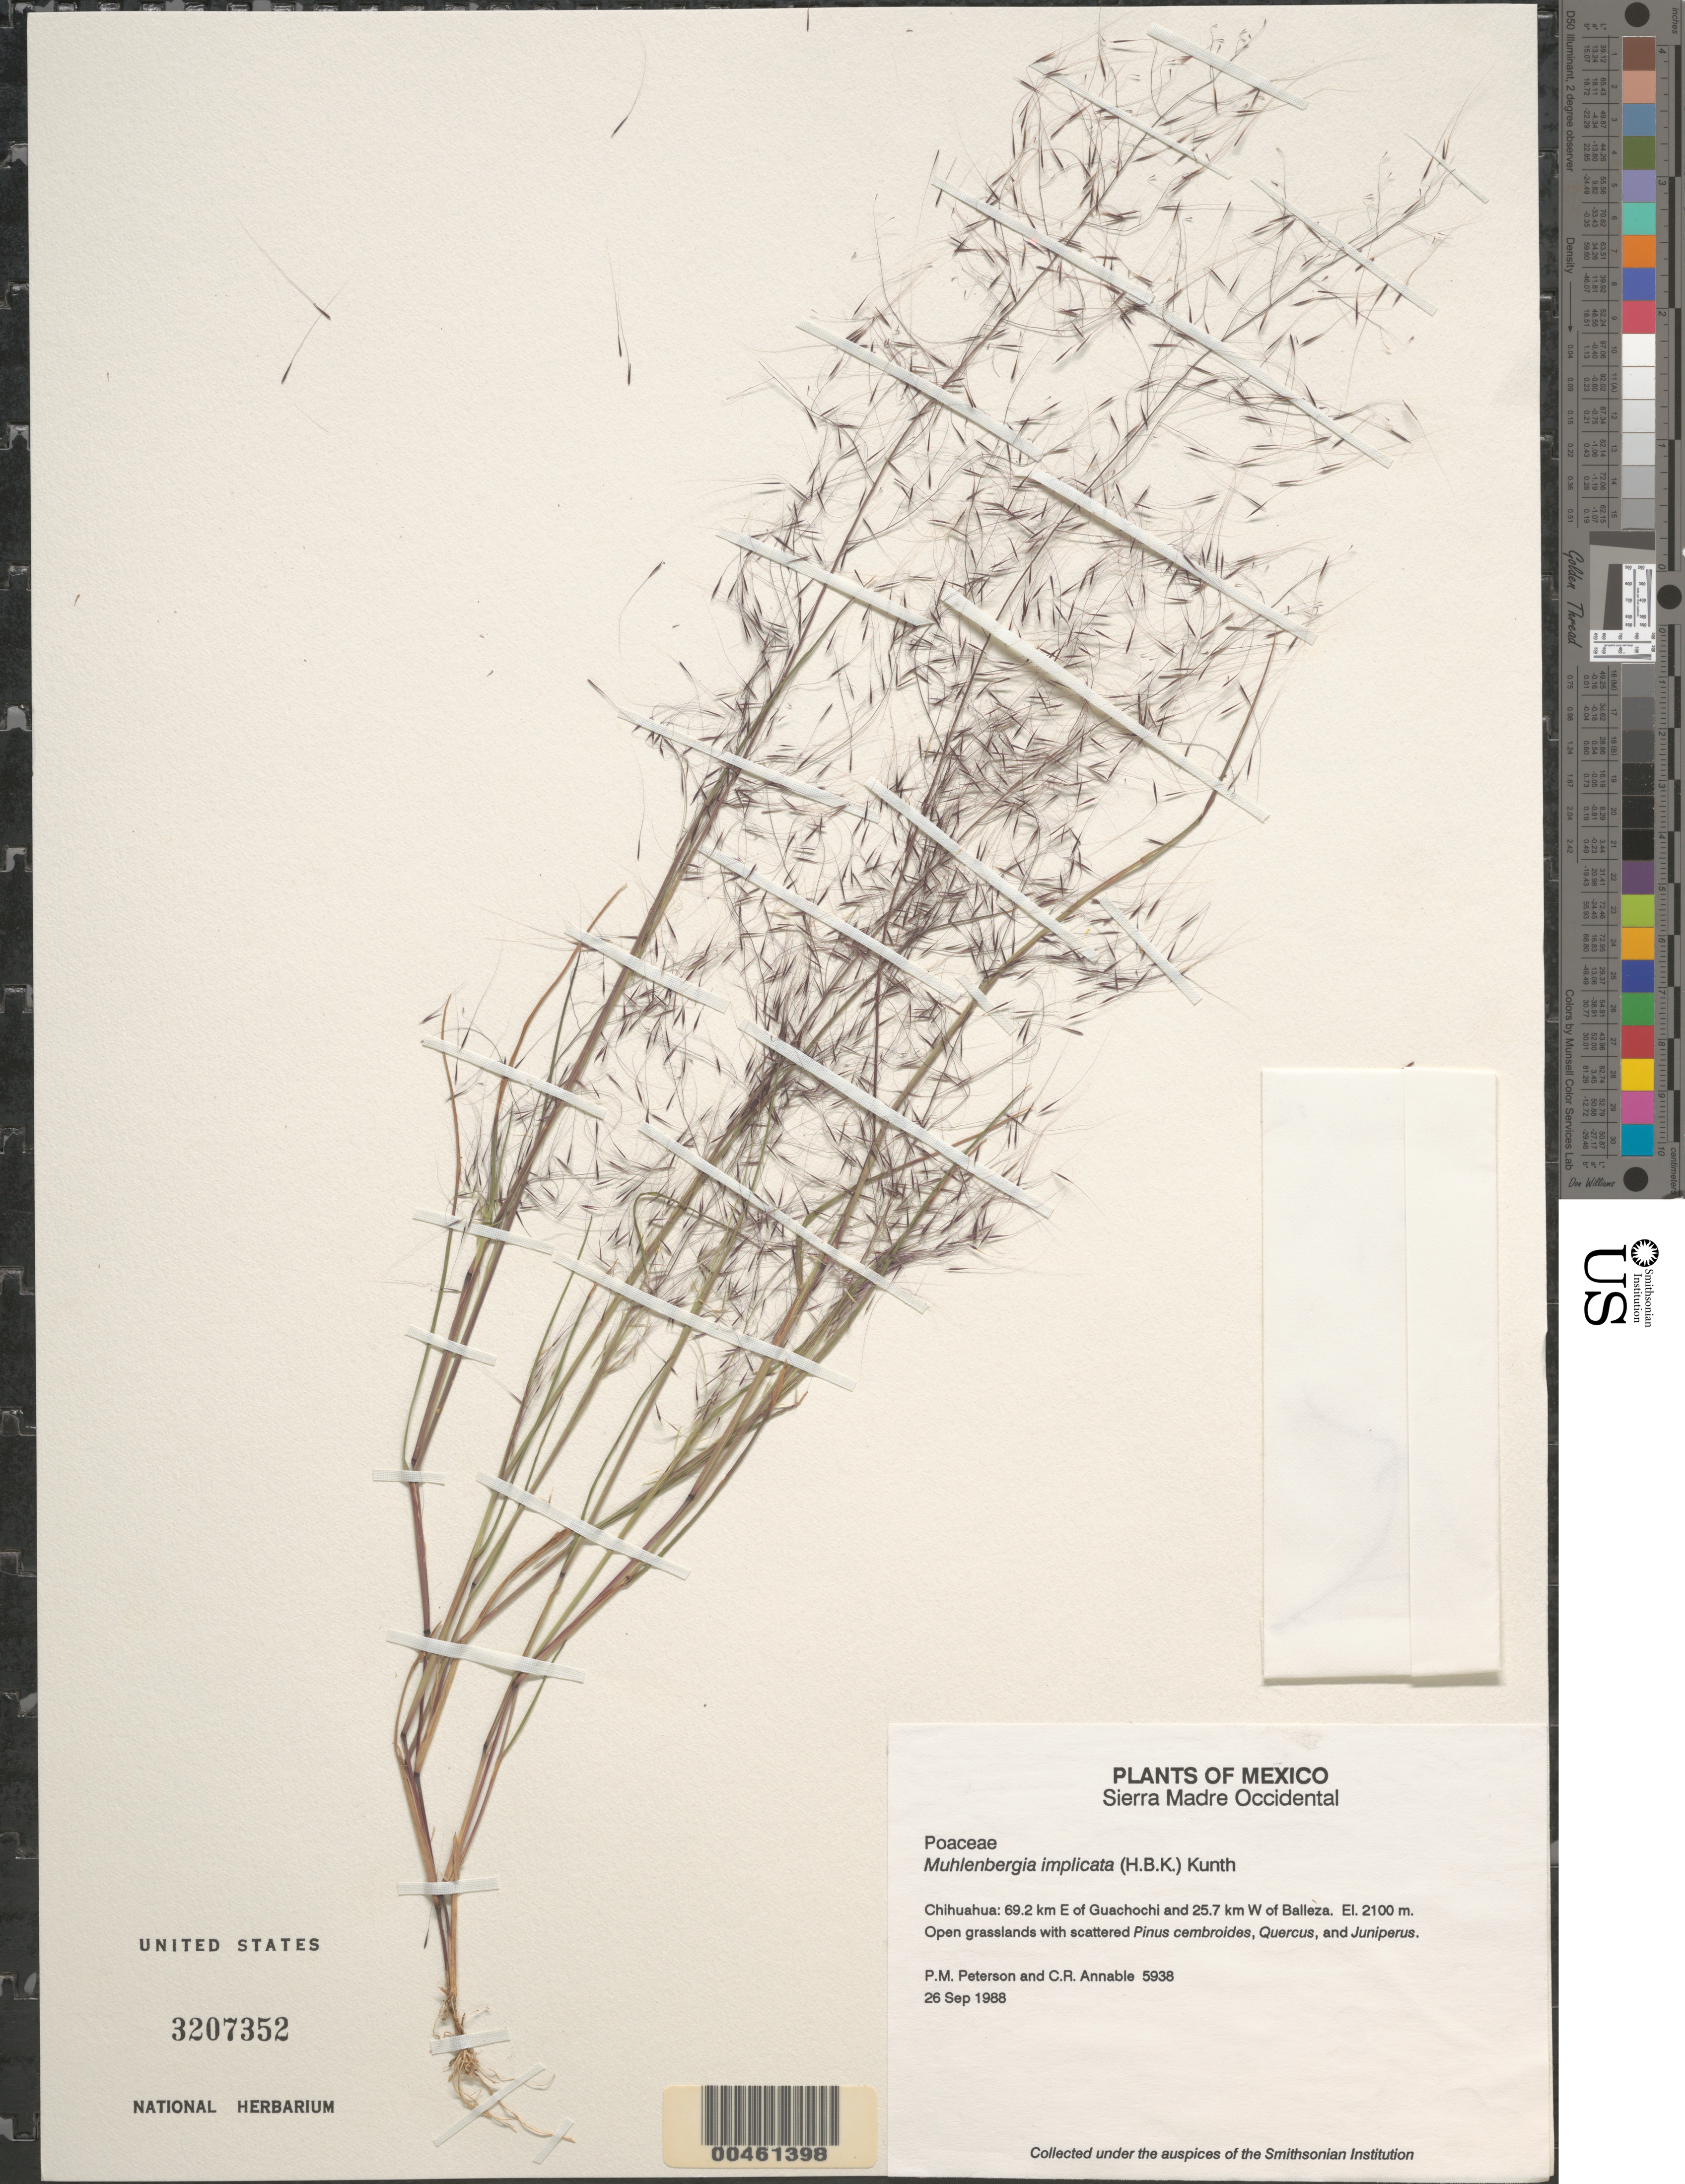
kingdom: Plantae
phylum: Tracheophyta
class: Liliopsida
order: Poales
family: Poaceae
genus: Muhlenbergia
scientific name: Muhlenbergia implicata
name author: (Kunth) Trin.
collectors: P. M. Peterson & C. R. Annable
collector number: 05938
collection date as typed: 26 Sep 1988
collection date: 1988-09-26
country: Mexico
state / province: Chihuahua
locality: Sierra Madre Occidental, 69.2 km E of Guachochi and 25.7 km W of Balleza.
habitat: Open grasslands with scattered Pinus cembroides, Quercus, and Juniperus.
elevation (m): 2100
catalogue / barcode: US 3207352